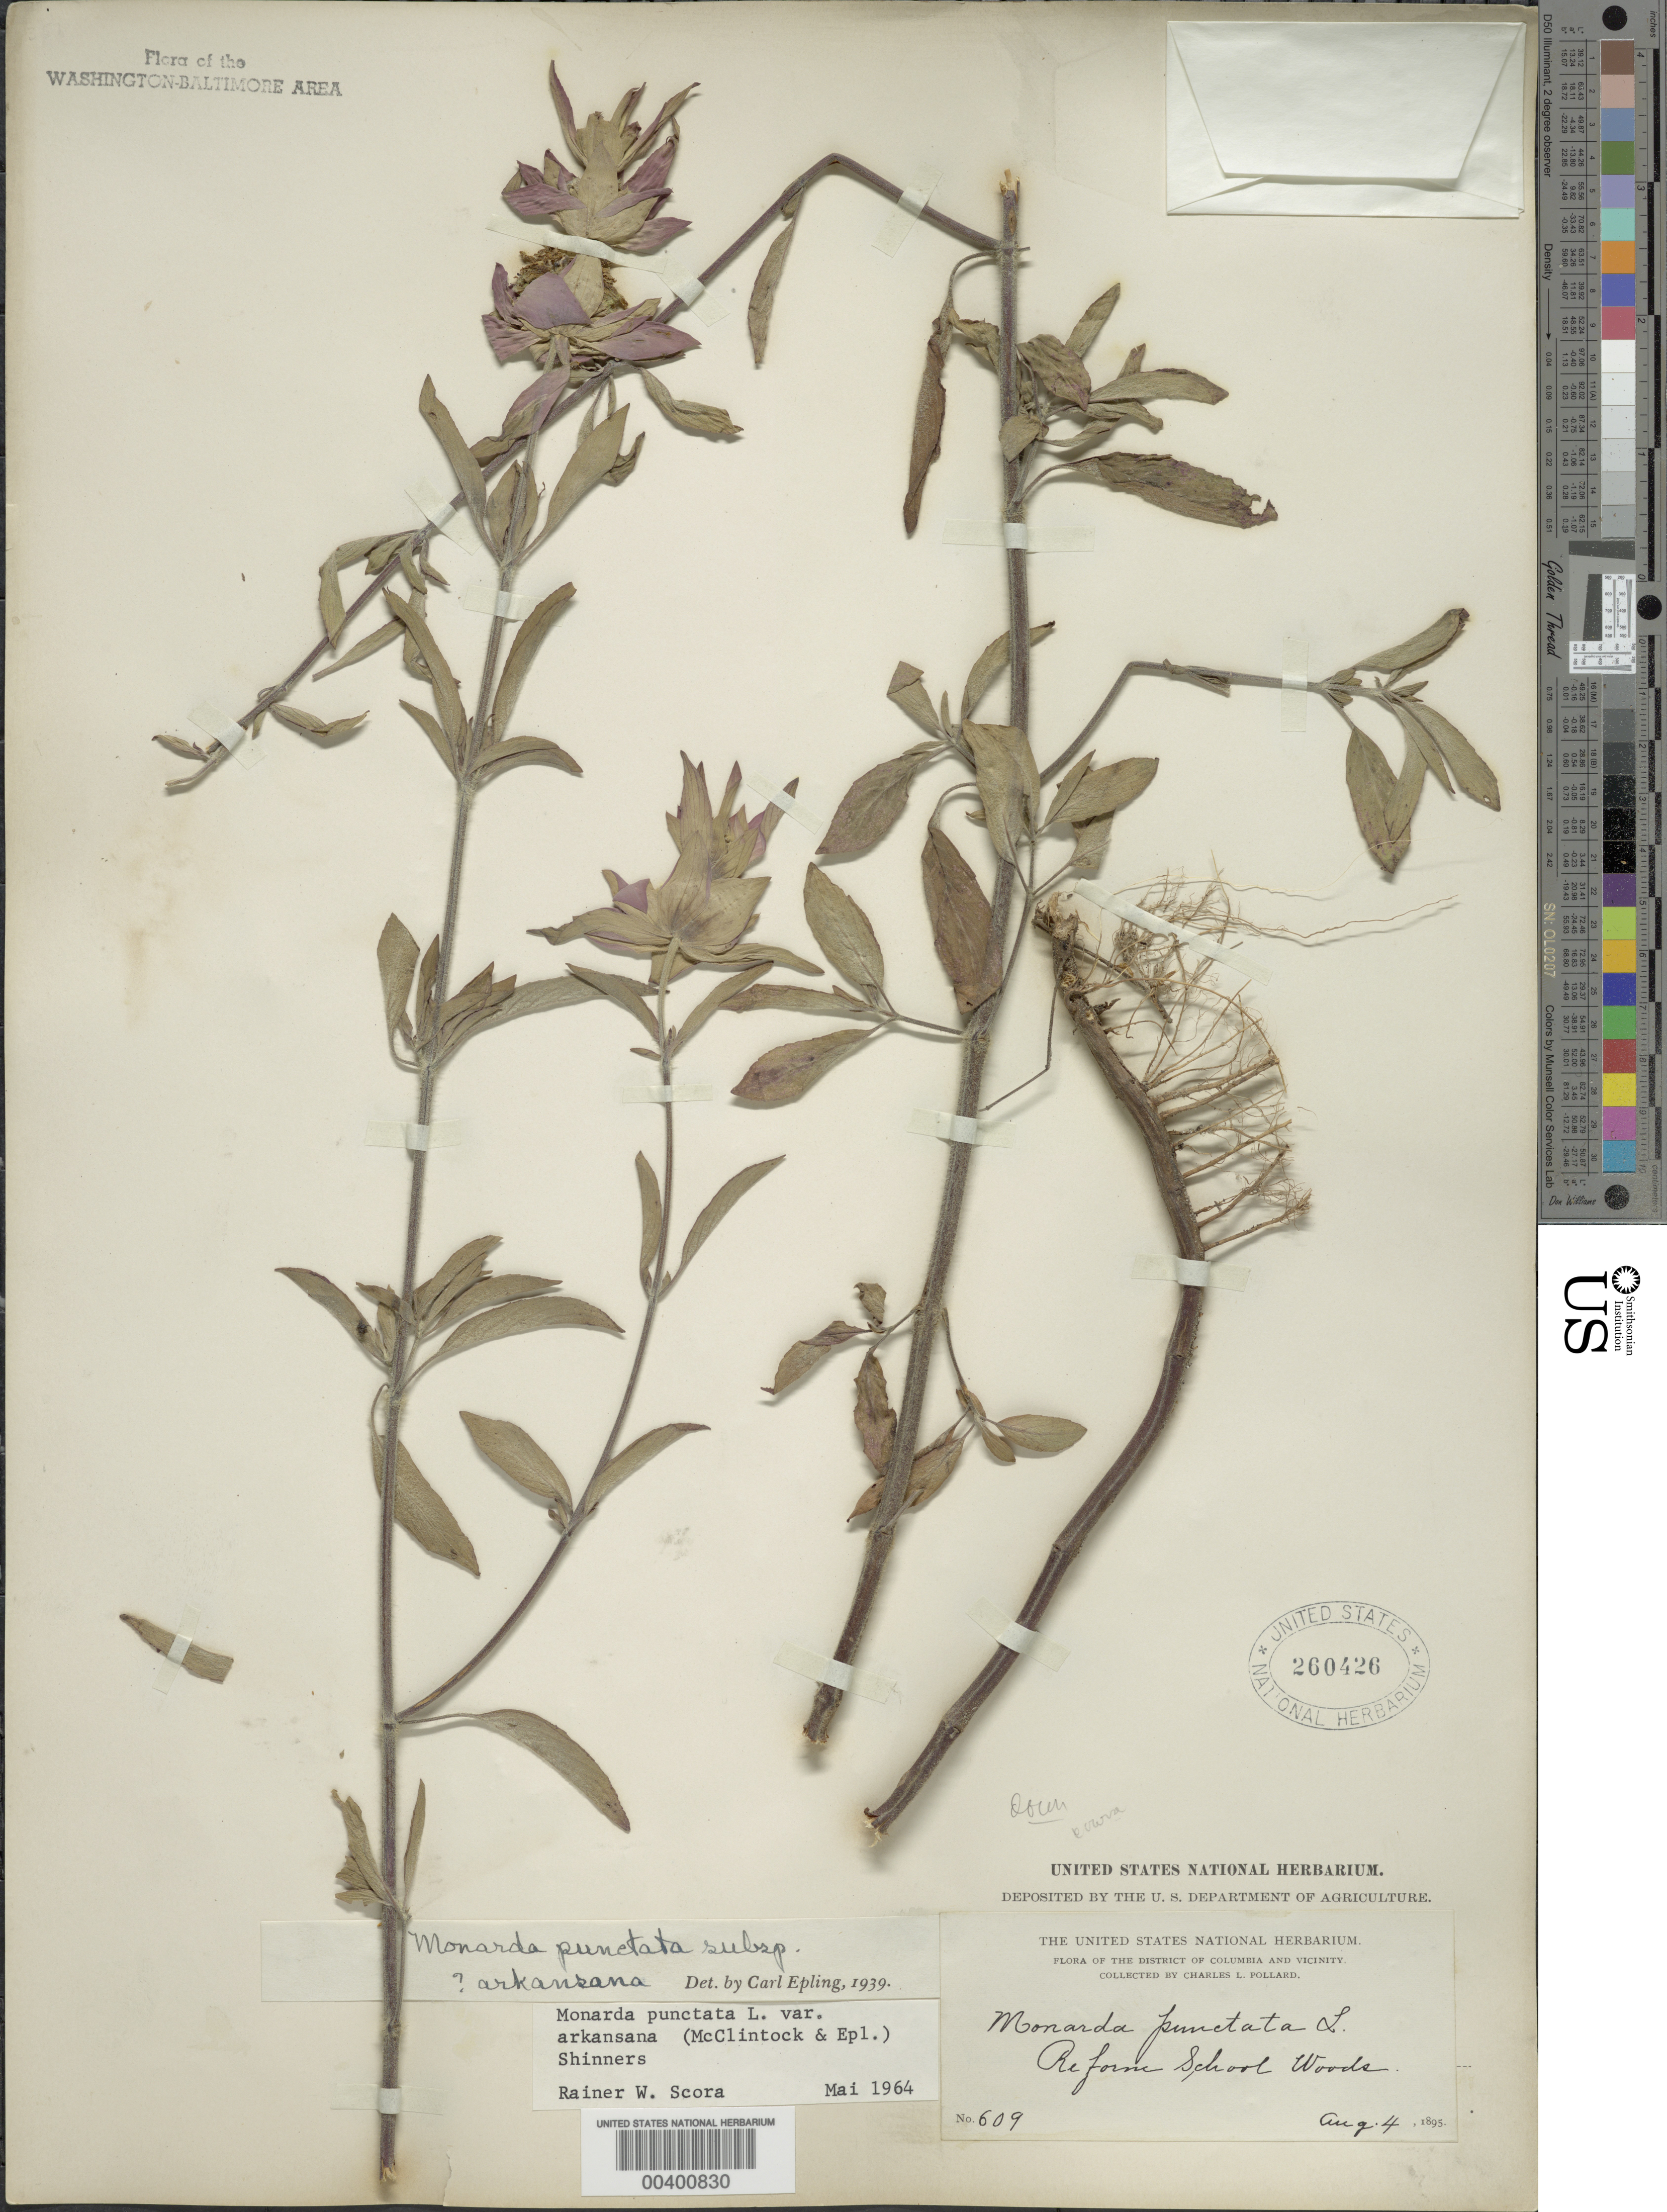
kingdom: Plantae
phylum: Tracheophyta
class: Magnoliopsida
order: Lamiales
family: Lamiaceae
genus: Monarda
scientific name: Monarda punctata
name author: L.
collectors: C. L. Pollard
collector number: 609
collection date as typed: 04 Aug 1895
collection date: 1895-08-04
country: United States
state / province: District of Columbia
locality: Reform School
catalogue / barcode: US 260426